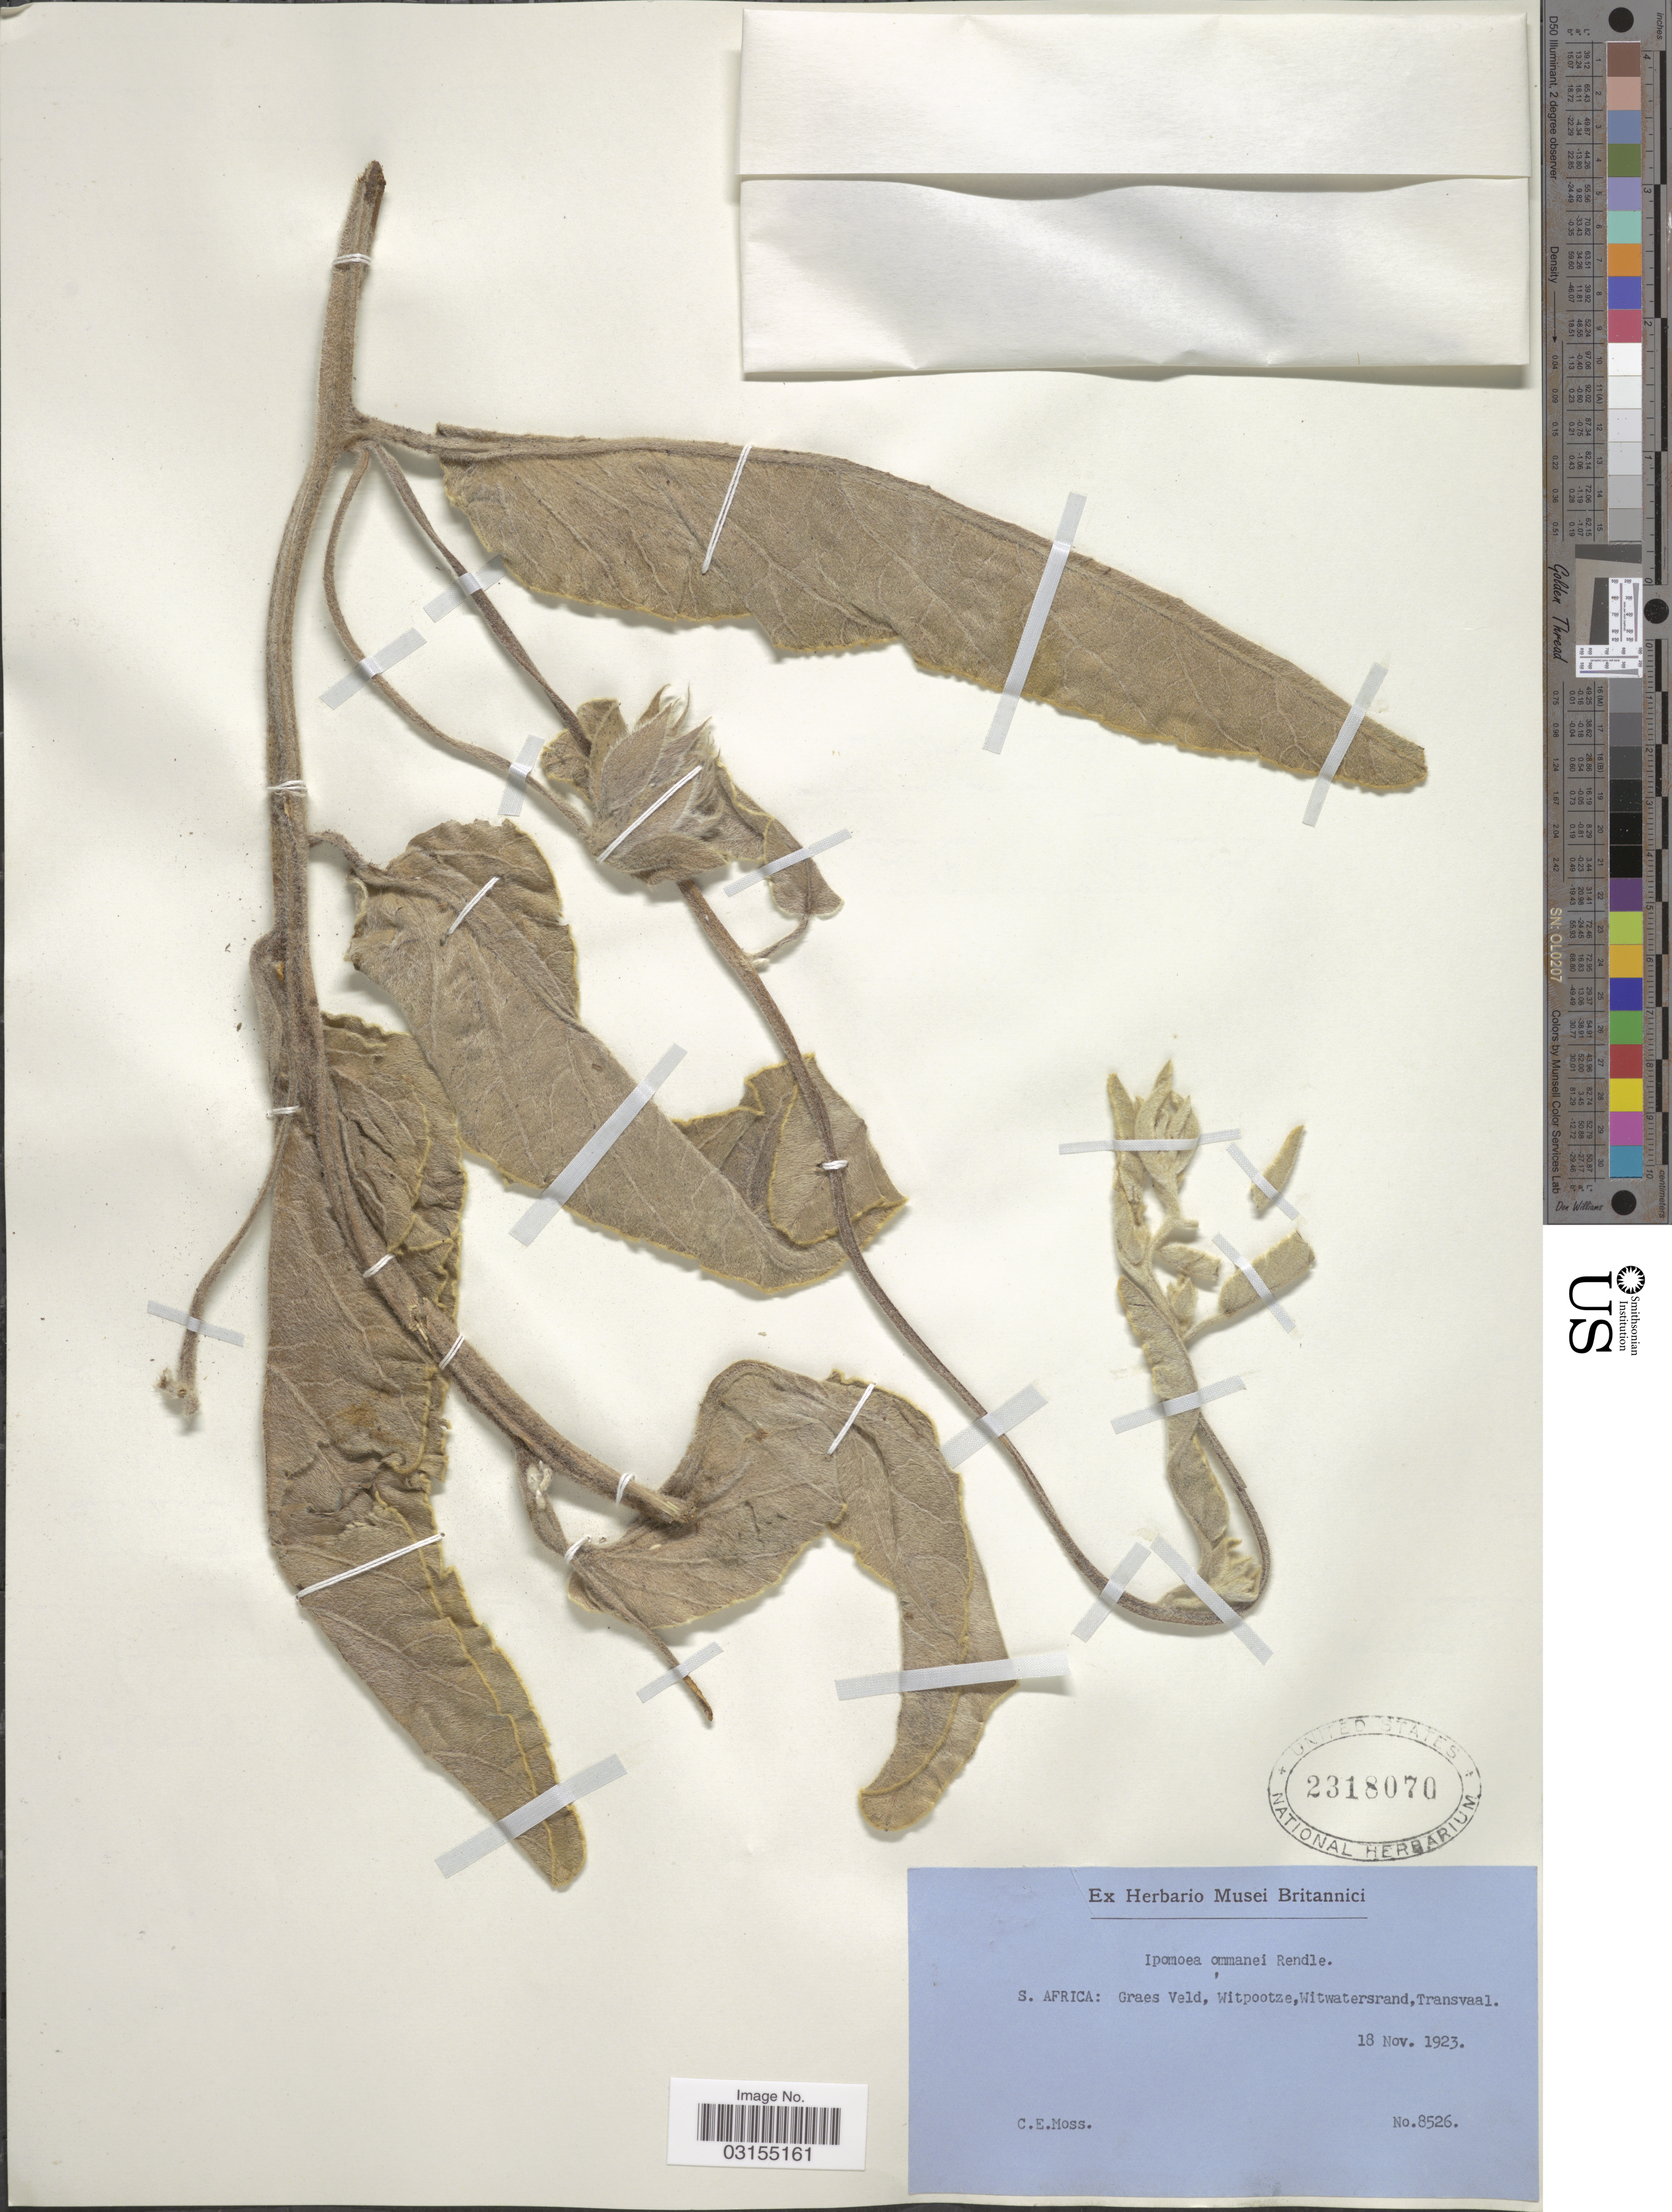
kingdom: Plantae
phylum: Tracheophyta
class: Magnoliopsida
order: Solanales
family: Convolvulaceae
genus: Ipomoea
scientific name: Ipomoea ommannei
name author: Rendle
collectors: C. E. Moss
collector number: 8526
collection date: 1923-11-18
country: South Africa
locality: S. Africa: Graes Veld, Witpootze, Witwatersrand, Transvaal.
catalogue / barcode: US 2318070